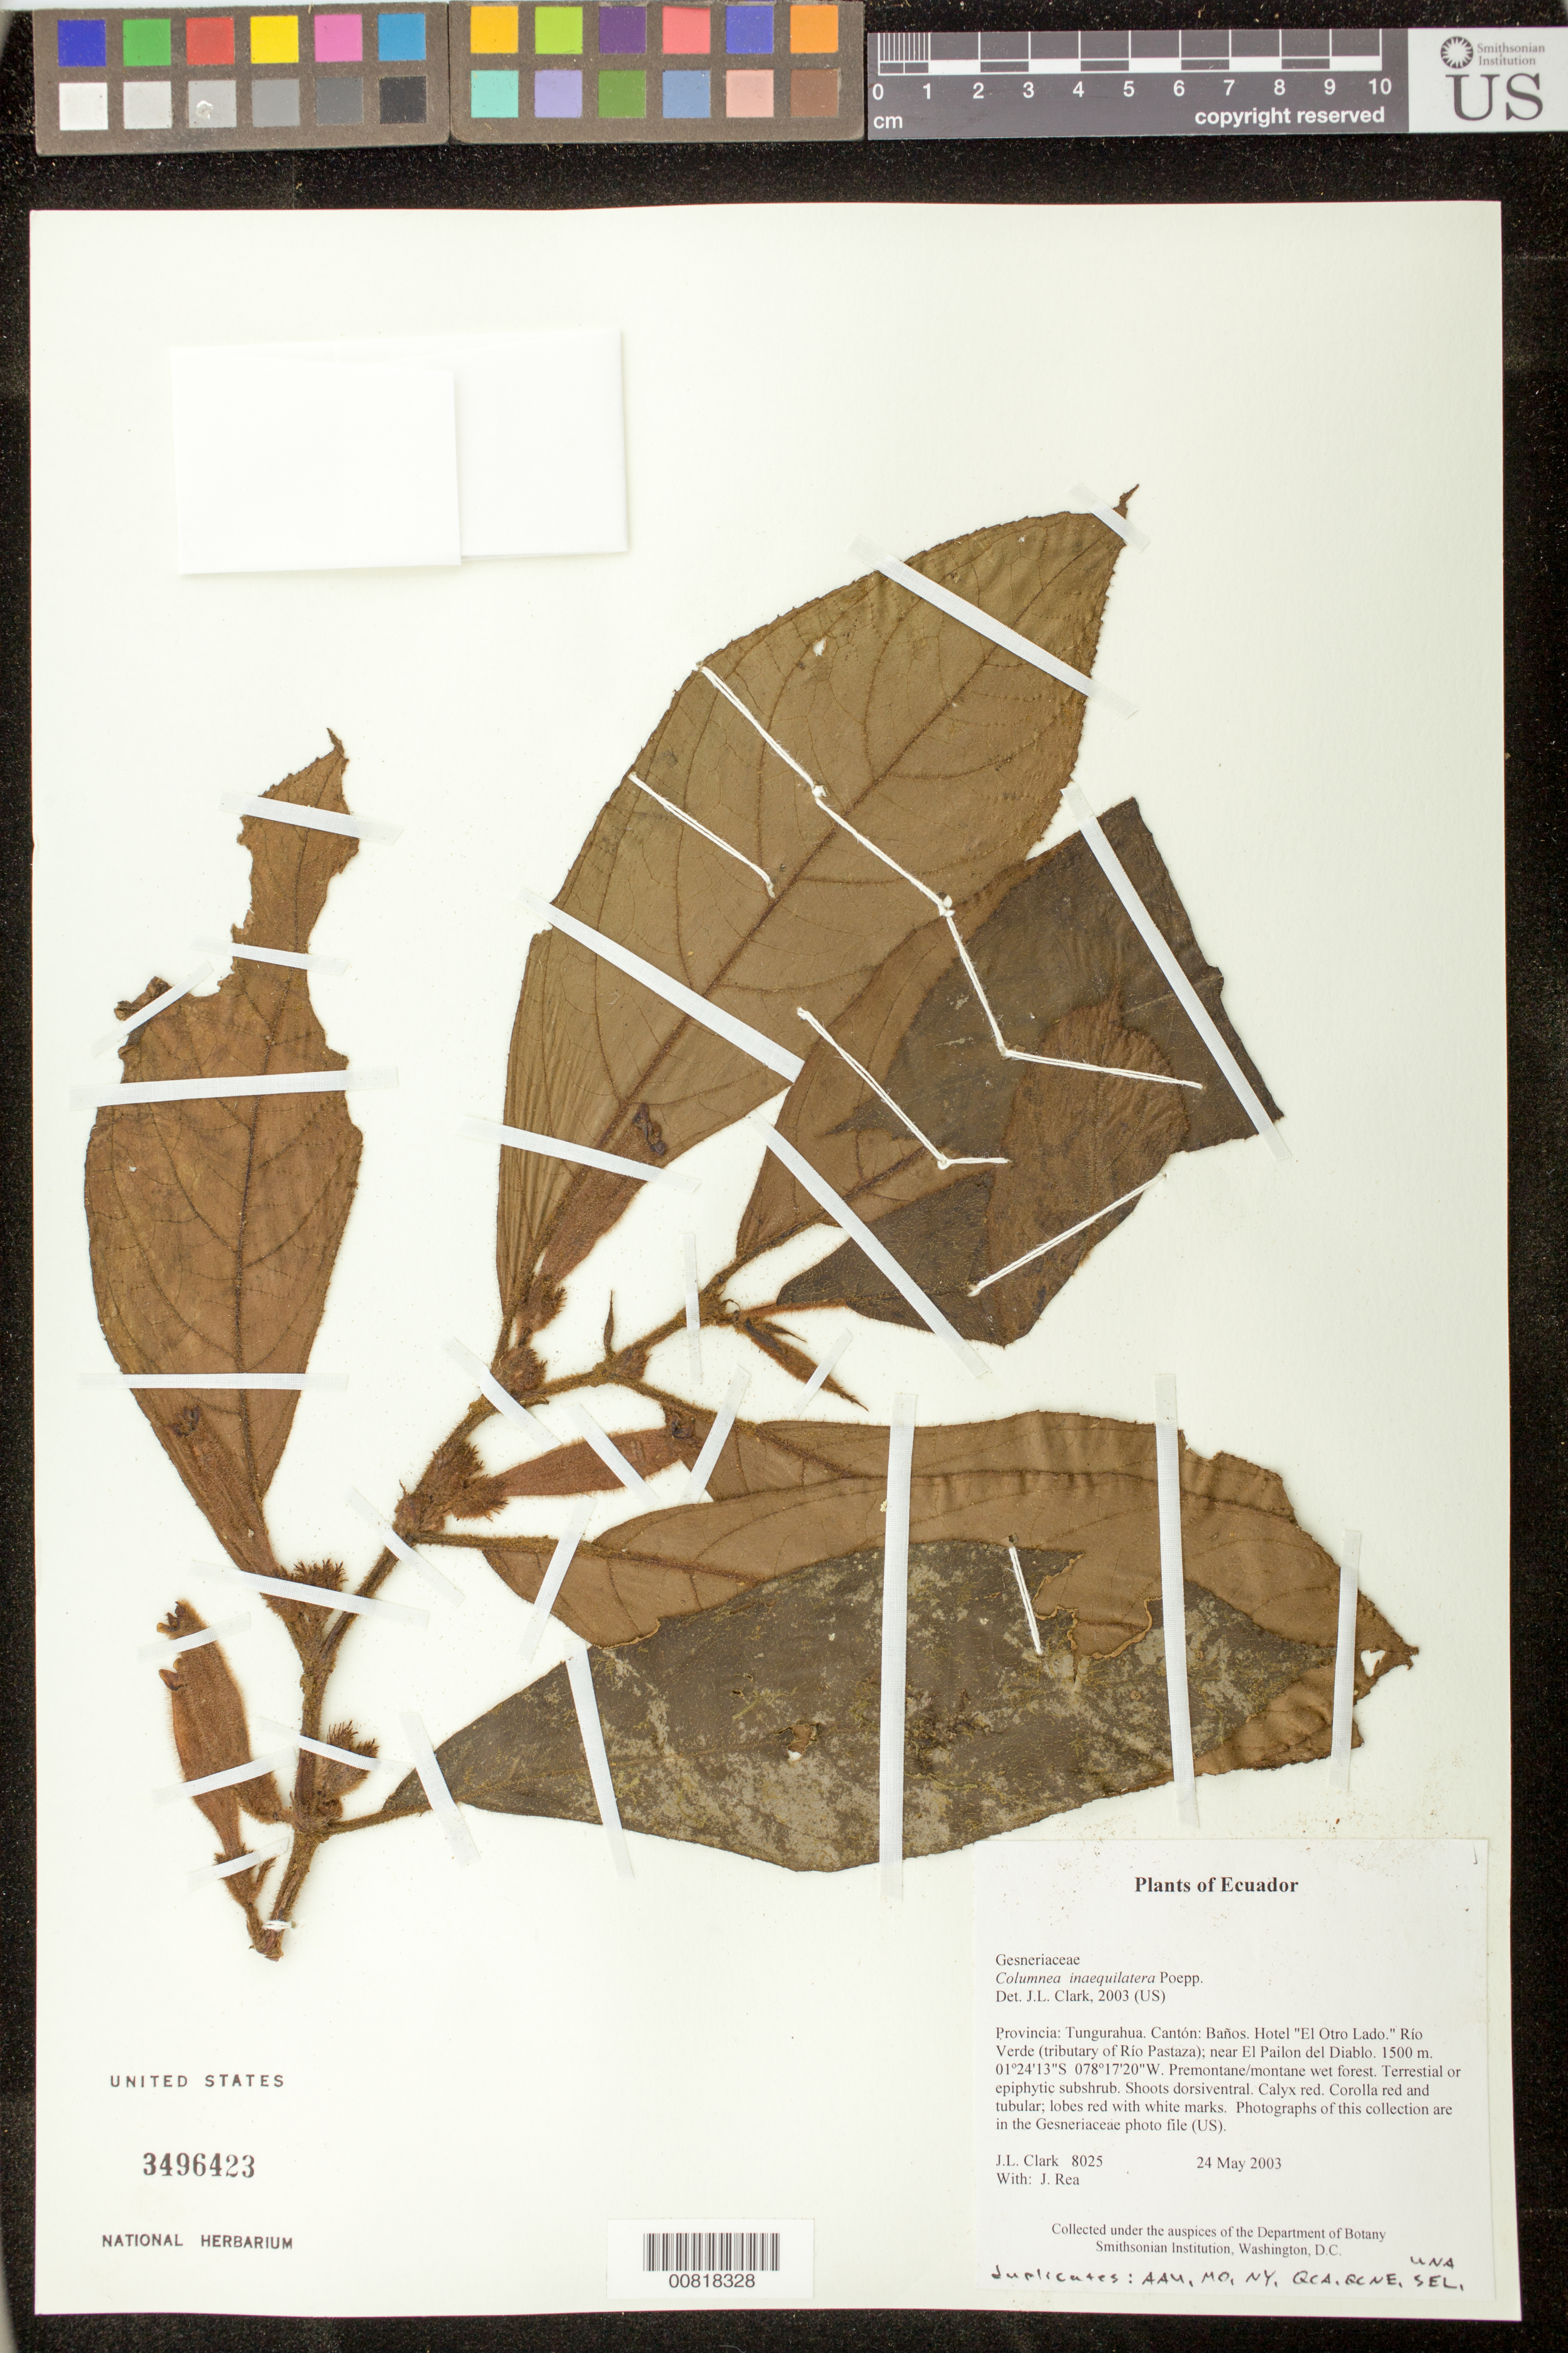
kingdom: Plantae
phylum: Tracheophyta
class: Magnoliopsida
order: Lamiales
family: Gesneriaceae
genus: Columnea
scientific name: Columnea inaequilatera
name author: Poepp.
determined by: Clark, J. L., (SEL), The Marie Selby Botanical Garden (UNITED STATES)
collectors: J. L. Clark & J. Rea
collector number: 8025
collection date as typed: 24 May 2003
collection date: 2003-05-24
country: Ecuador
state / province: Tungurahua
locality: Baños. Hotel "El Otro Lado." Río Verde (tributary of Río Pastaza); near El Pailon del Diablo.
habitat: Premontane/montane wet forest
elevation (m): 1500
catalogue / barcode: US 3496423